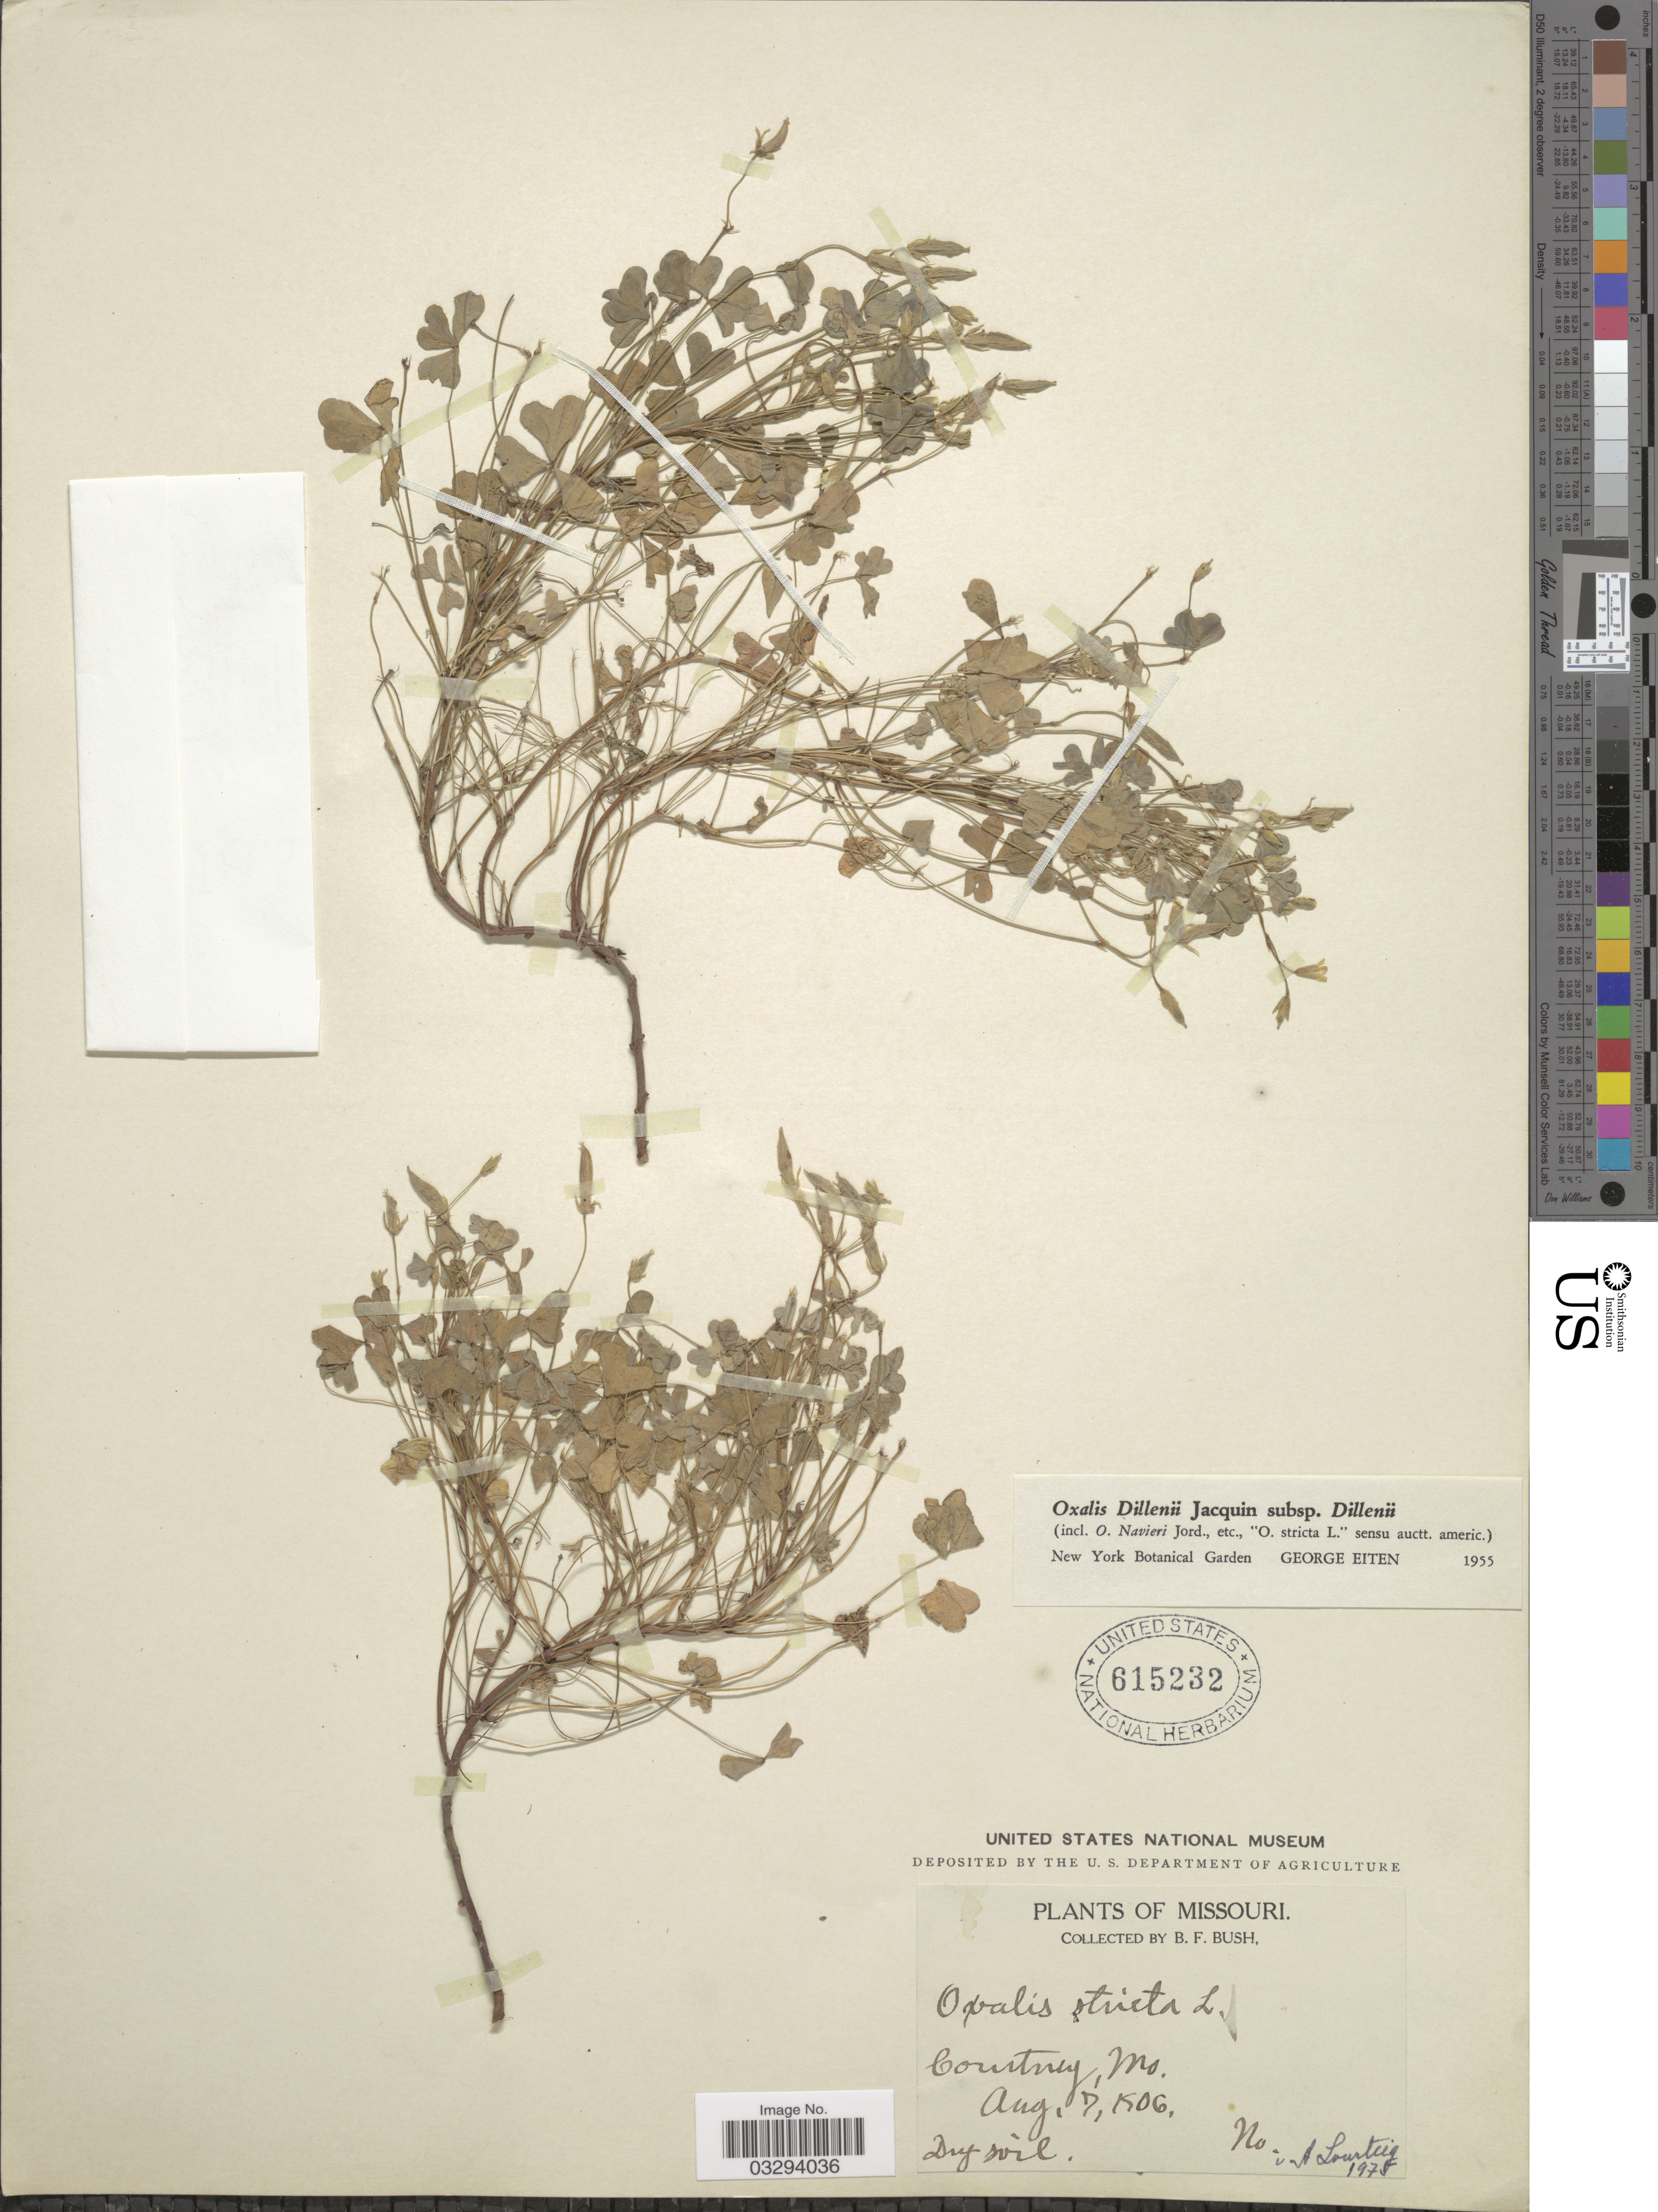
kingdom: Plantae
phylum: Tracheophyta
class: Magnoliopsida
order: Oxalidales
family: Oxalidaceae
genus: Oxalis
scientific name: Oxalis sp.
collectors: B. F. Bush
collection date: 1906-08-07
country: United States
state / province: Missouri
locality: Courtney.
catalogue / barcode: US 615232